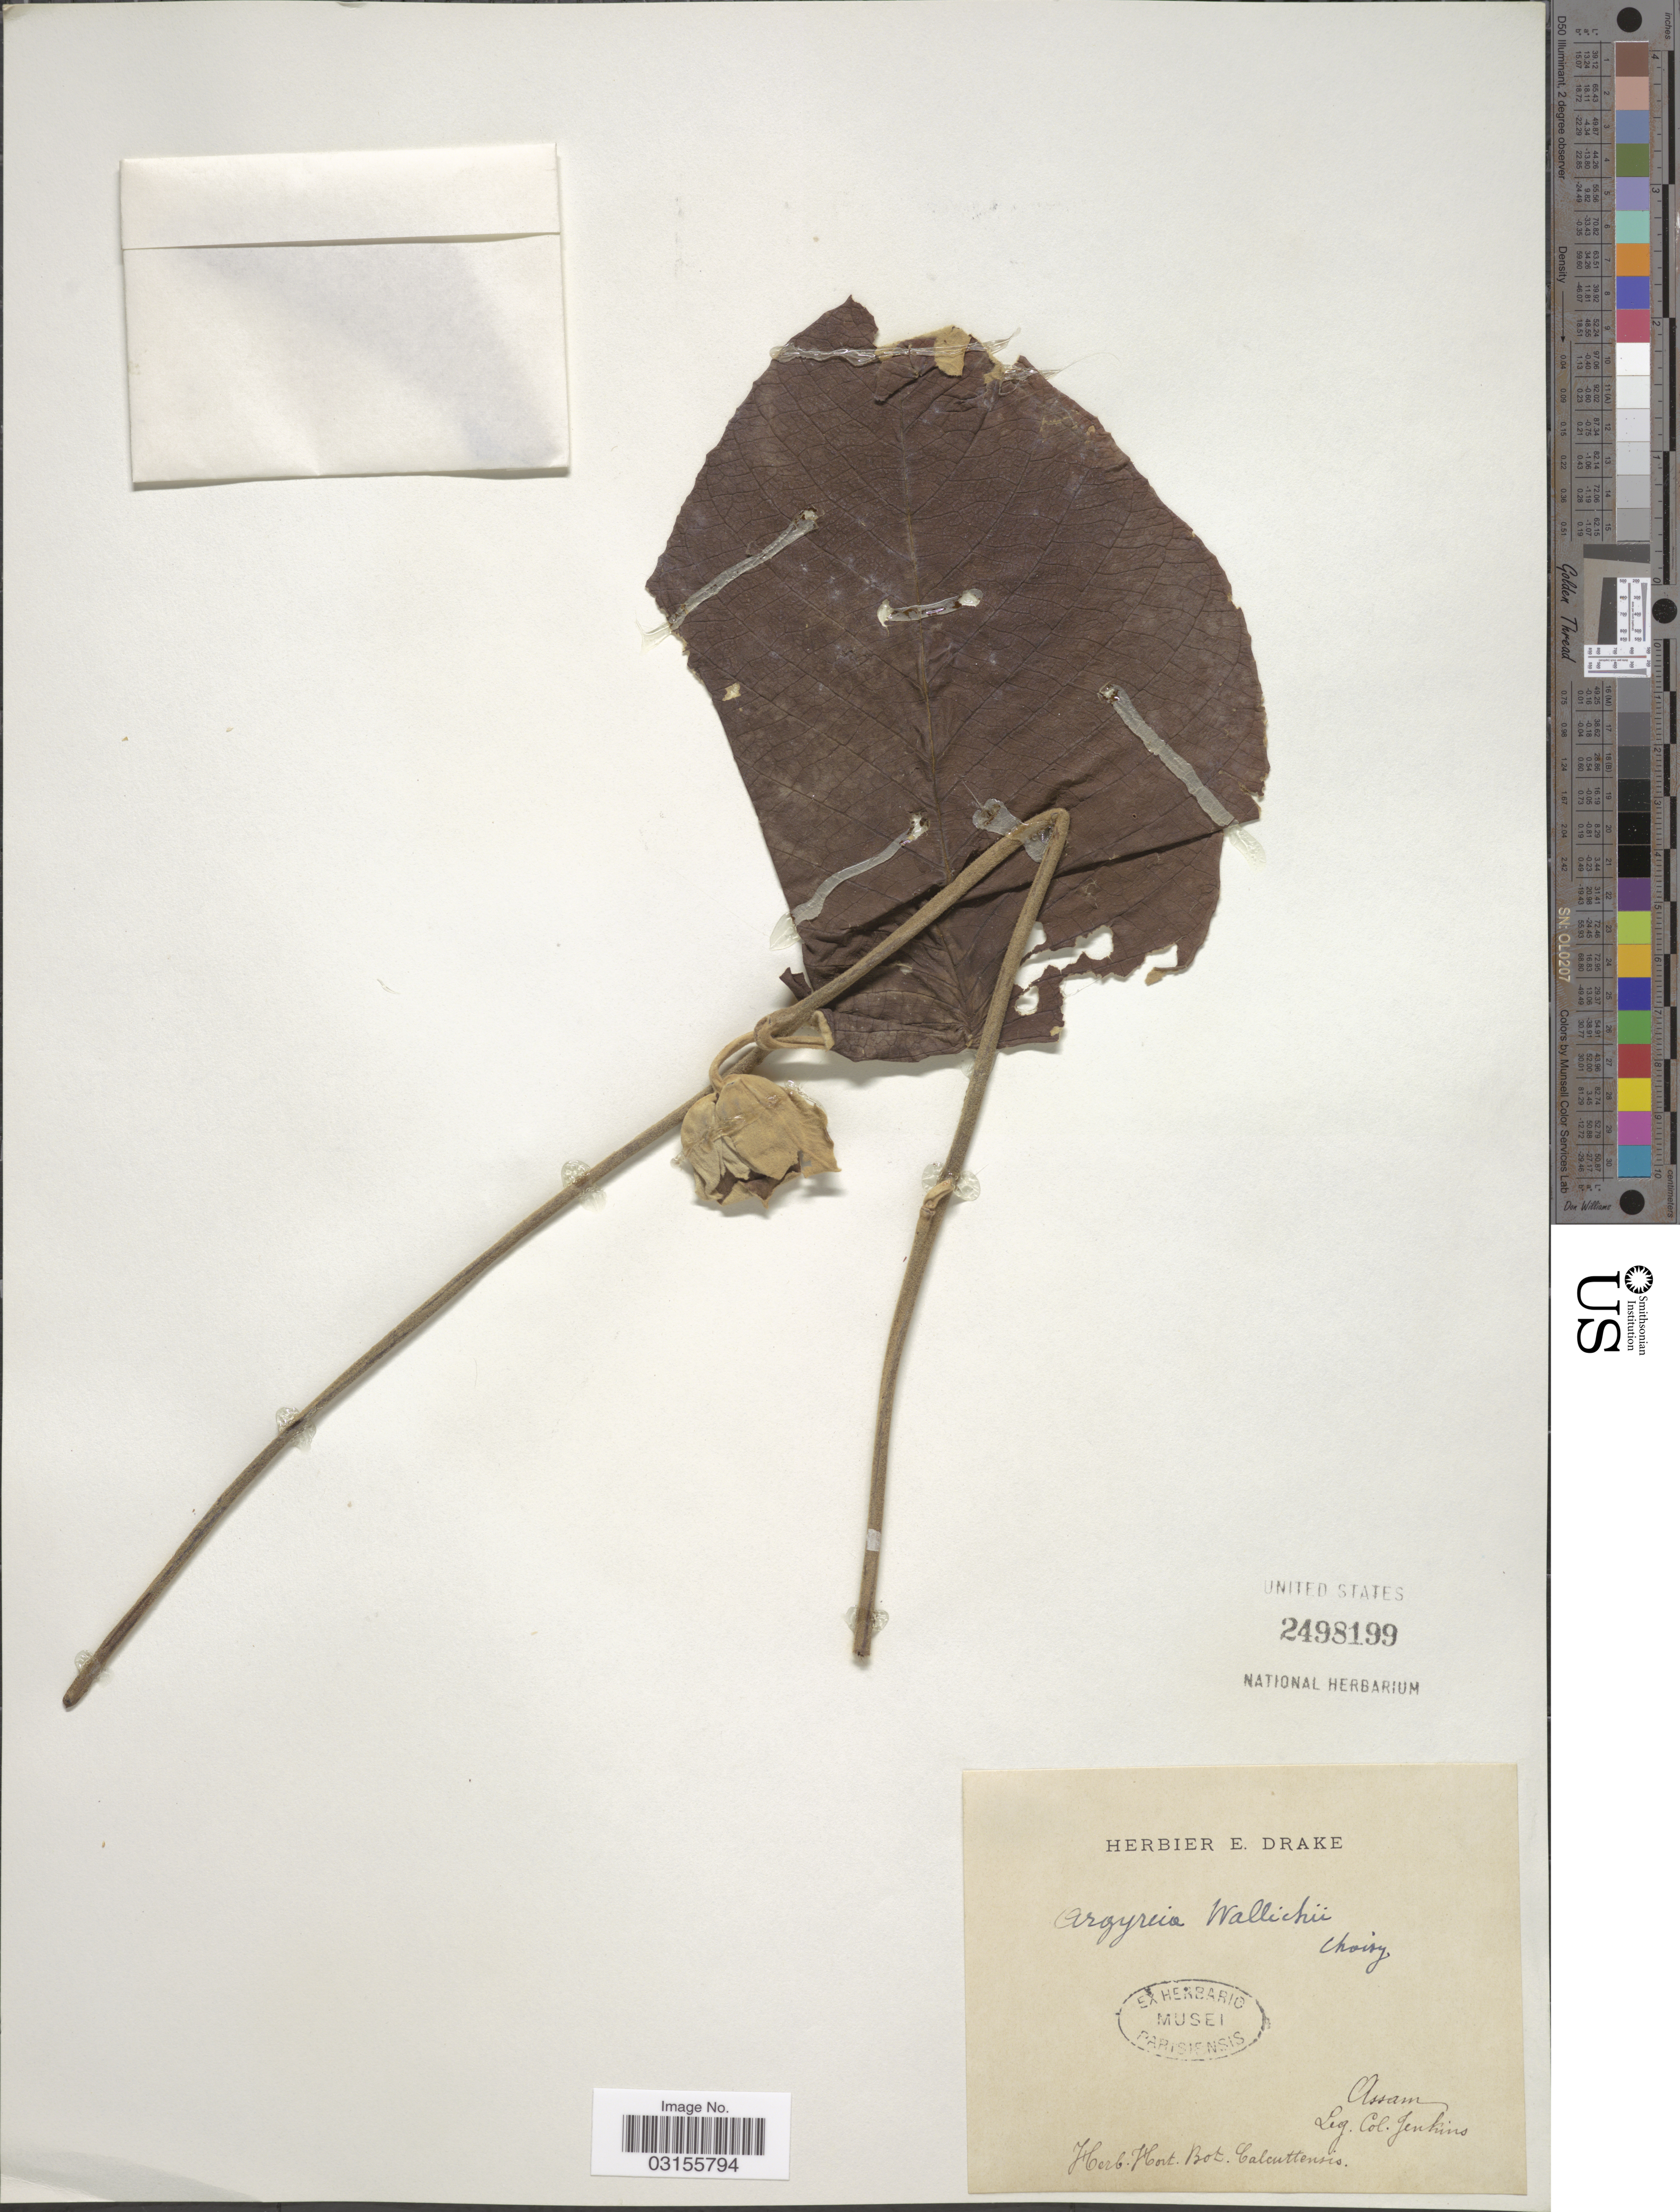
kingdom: Plantae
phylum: Tracheophyta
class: Magnoliopsida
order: Solanales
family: Convolvulaceae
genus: Argyreia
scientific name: Argyreia wallichii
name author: Choisy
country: India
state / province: Assam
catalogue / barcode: US 2498199